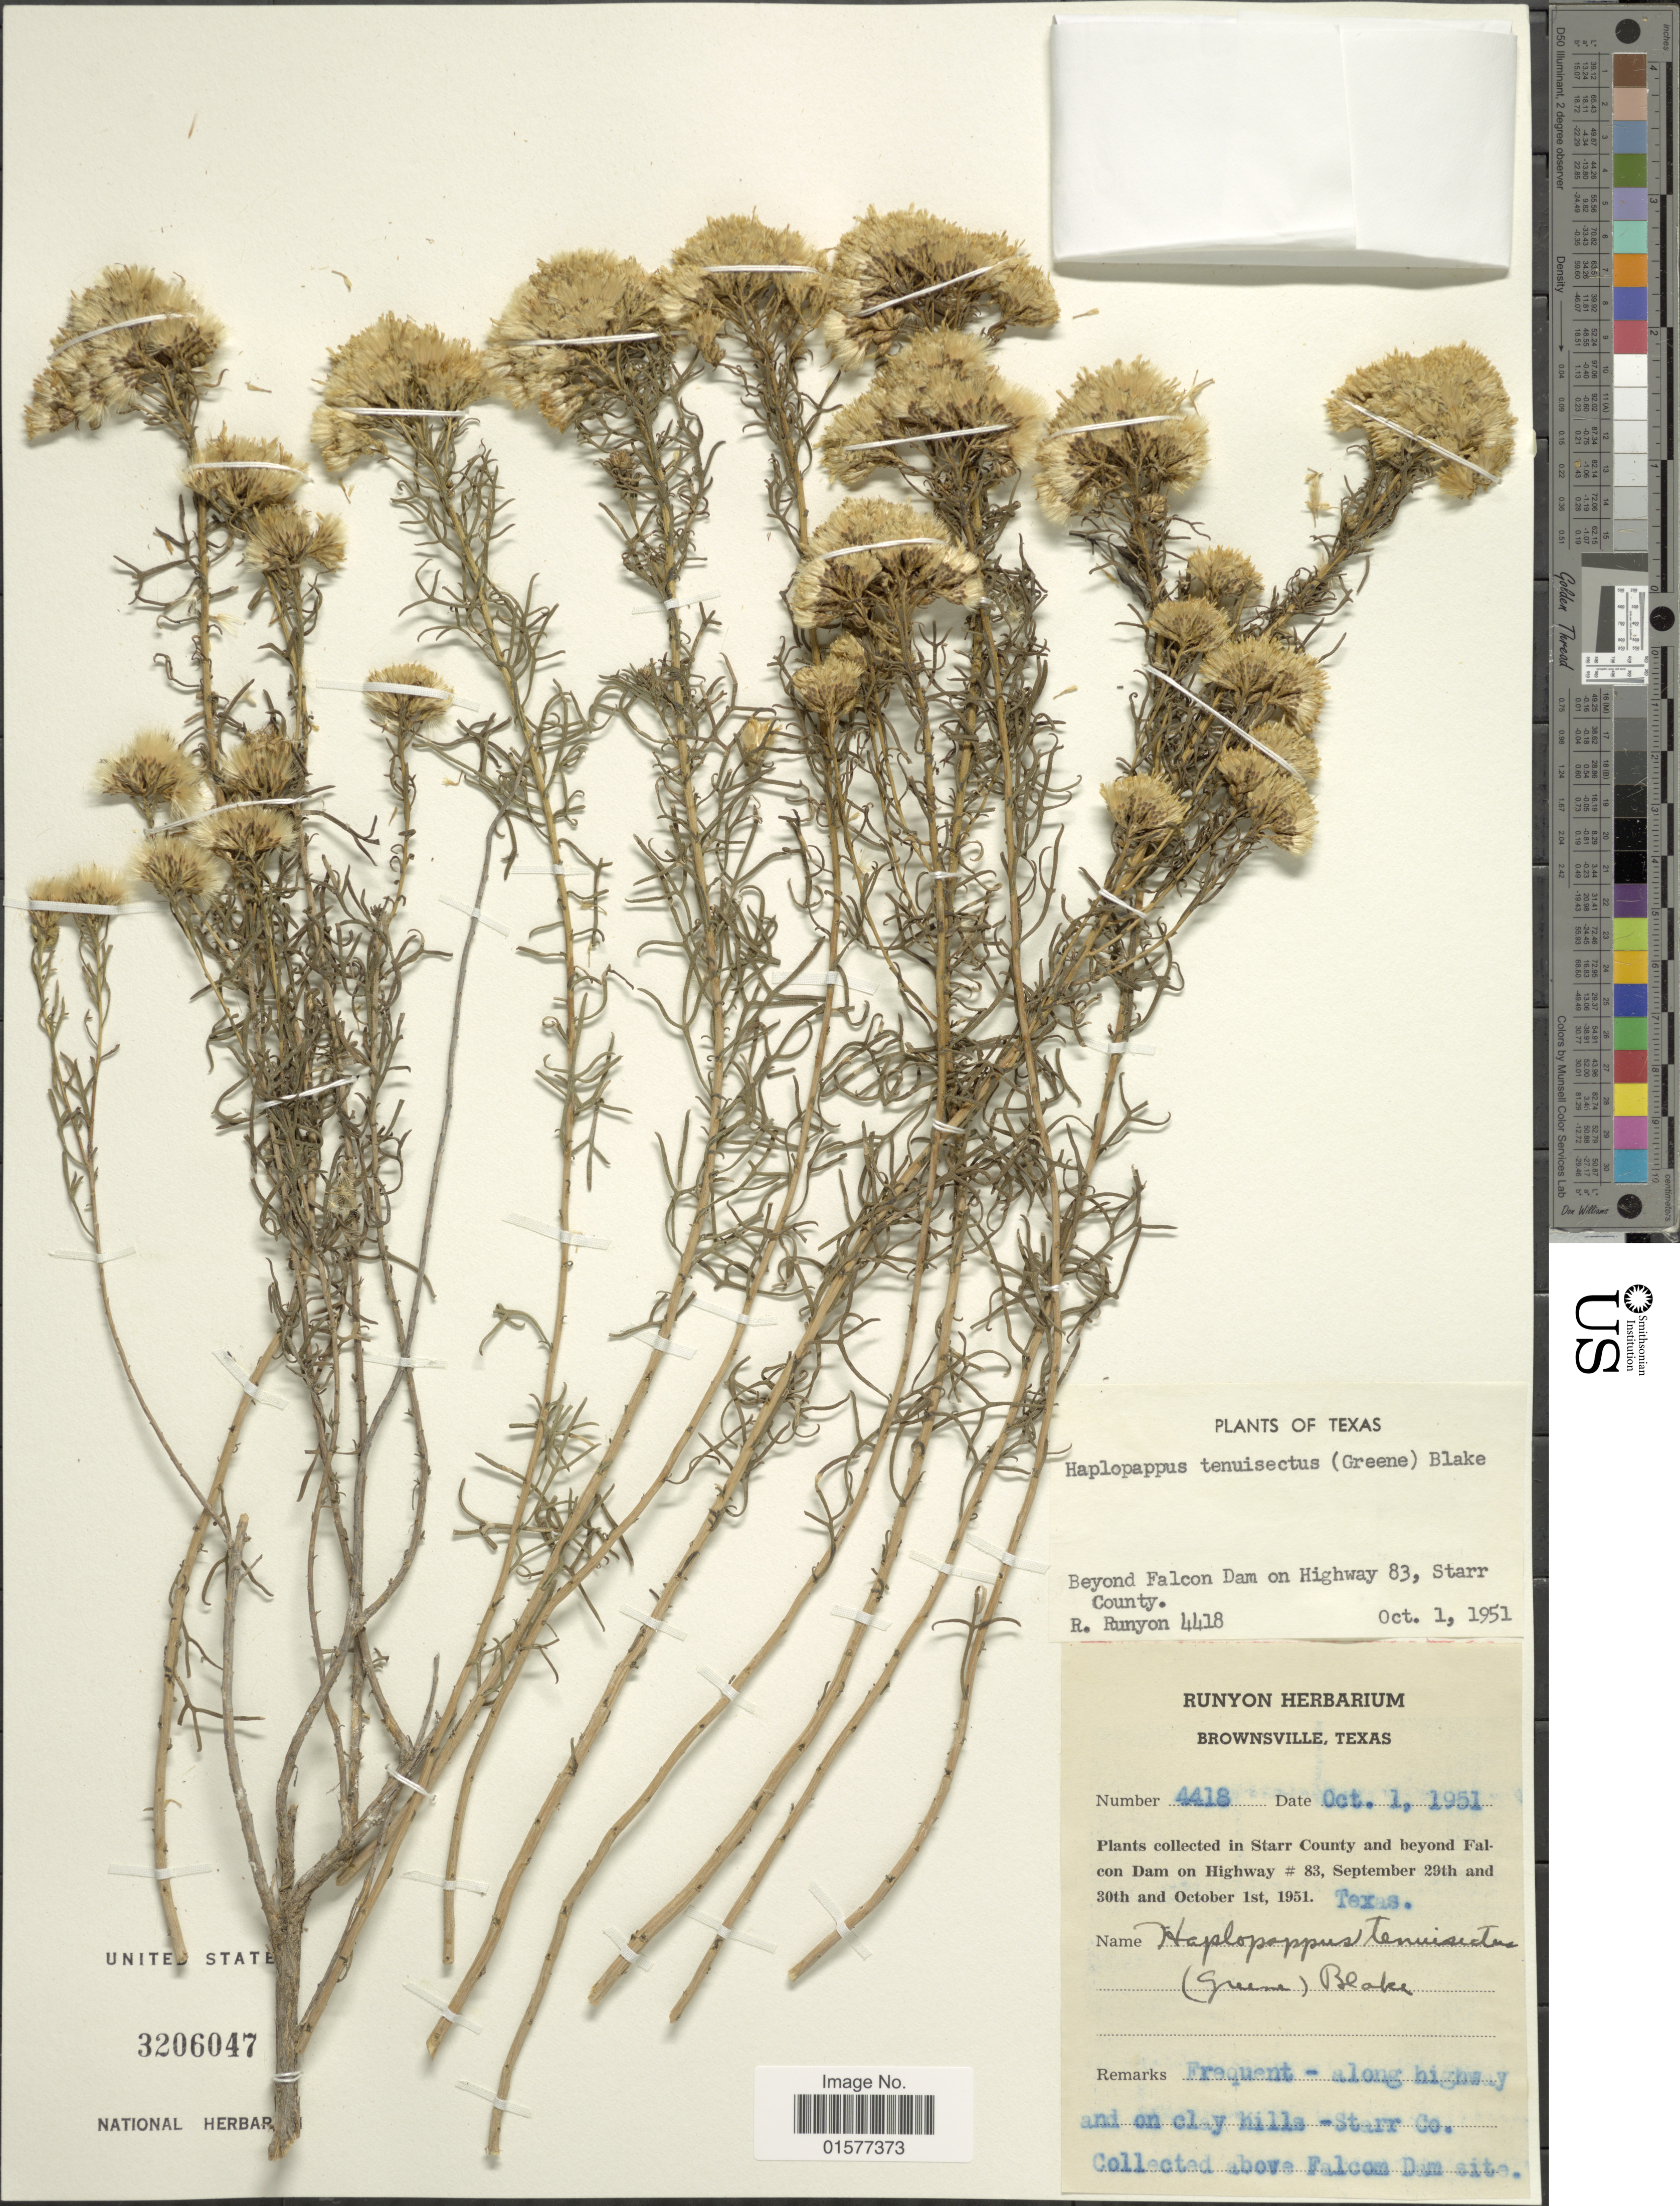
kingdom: Plantae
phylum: Tracheophyta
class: Magnoliopsida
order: Asterales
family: Asteraceae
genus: Isocoma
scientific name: Isocoma tenuisecta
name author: Greene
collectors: ex herb. Runyon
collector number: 4418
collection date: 1951-10-01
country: United States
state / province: Texas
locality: Texas, Star County and beyond Falcon Dam in Highway # 83, along highway and on clay hills, Starr Co.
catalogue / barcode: US 3206047